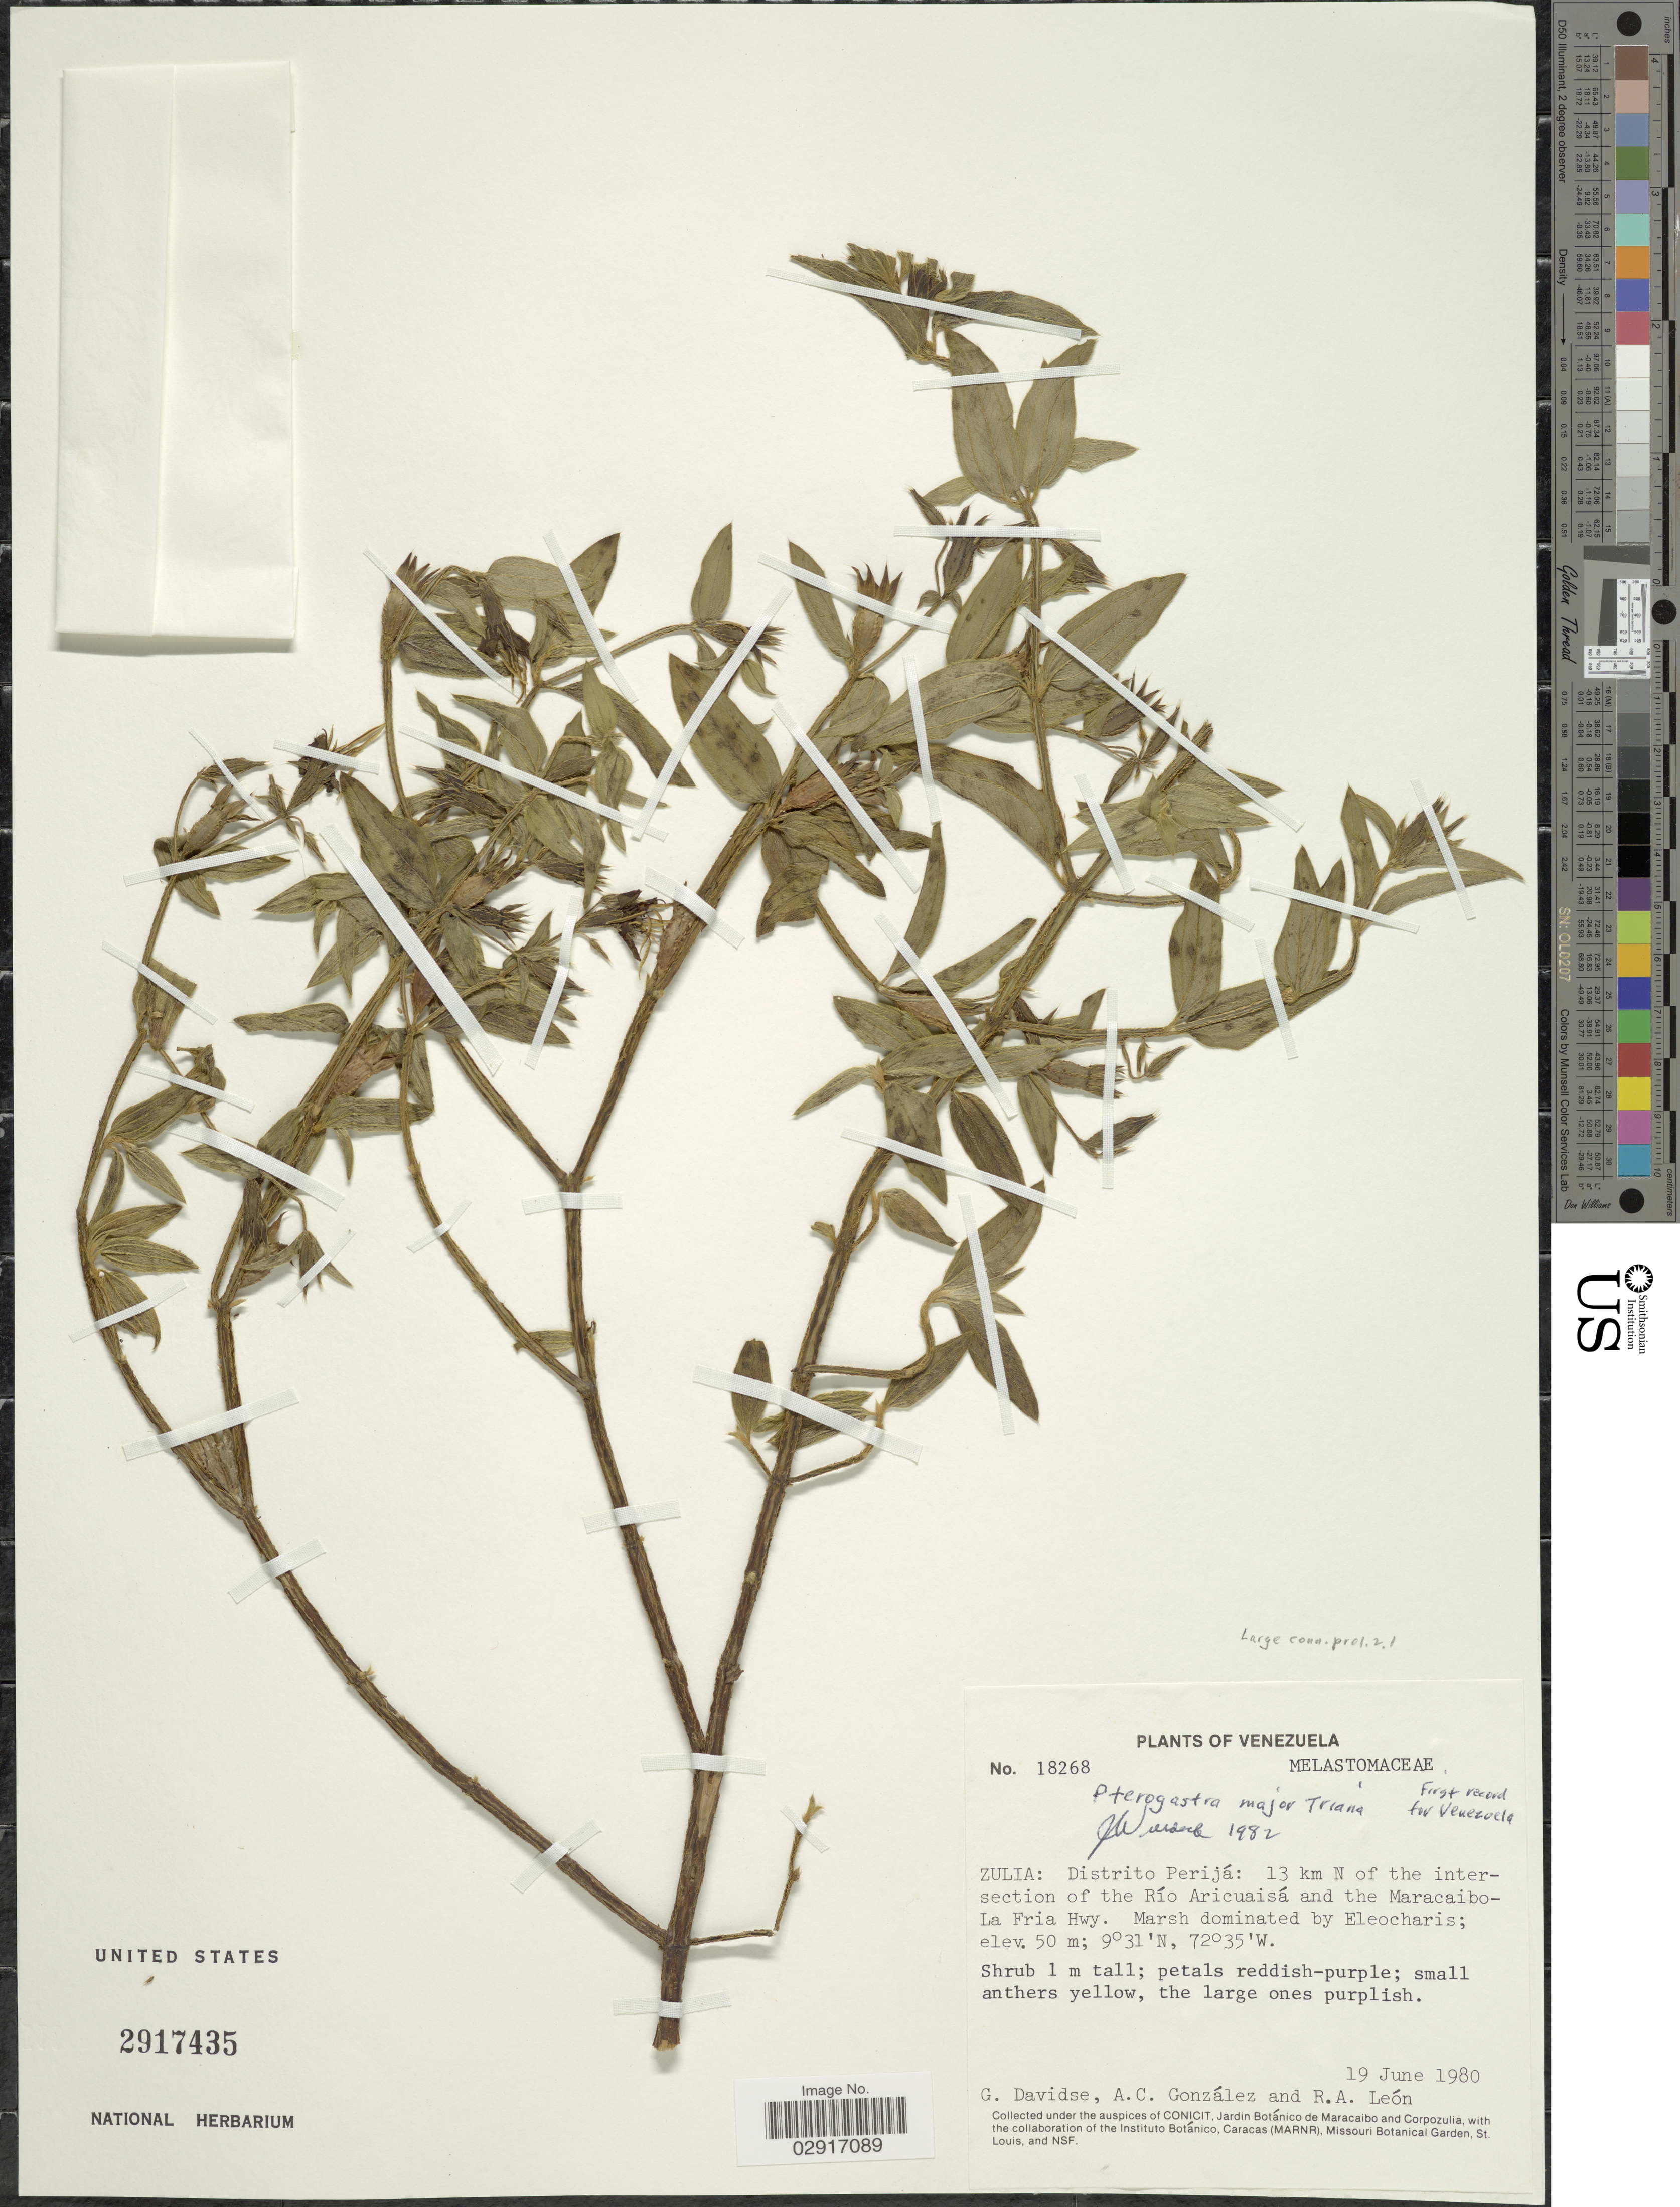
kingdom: Plantae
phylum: Tracheophyta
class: Magnoliopsida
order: Myrtales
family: Melastomataceae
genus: Pterogastra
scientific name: Pterogastra divaricata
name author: (Bonpl.) Naudin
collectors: G. Davidse, A. C. González & R. A. León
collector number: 18268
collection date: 1980-06-19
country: Venezuela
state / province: Zulia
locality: Distrito Perijá: 13 km N of the intersection of the Río Ariuaisá and the Maracaibo-La Fria Hwy.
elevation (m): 50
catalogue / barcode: US 2917435